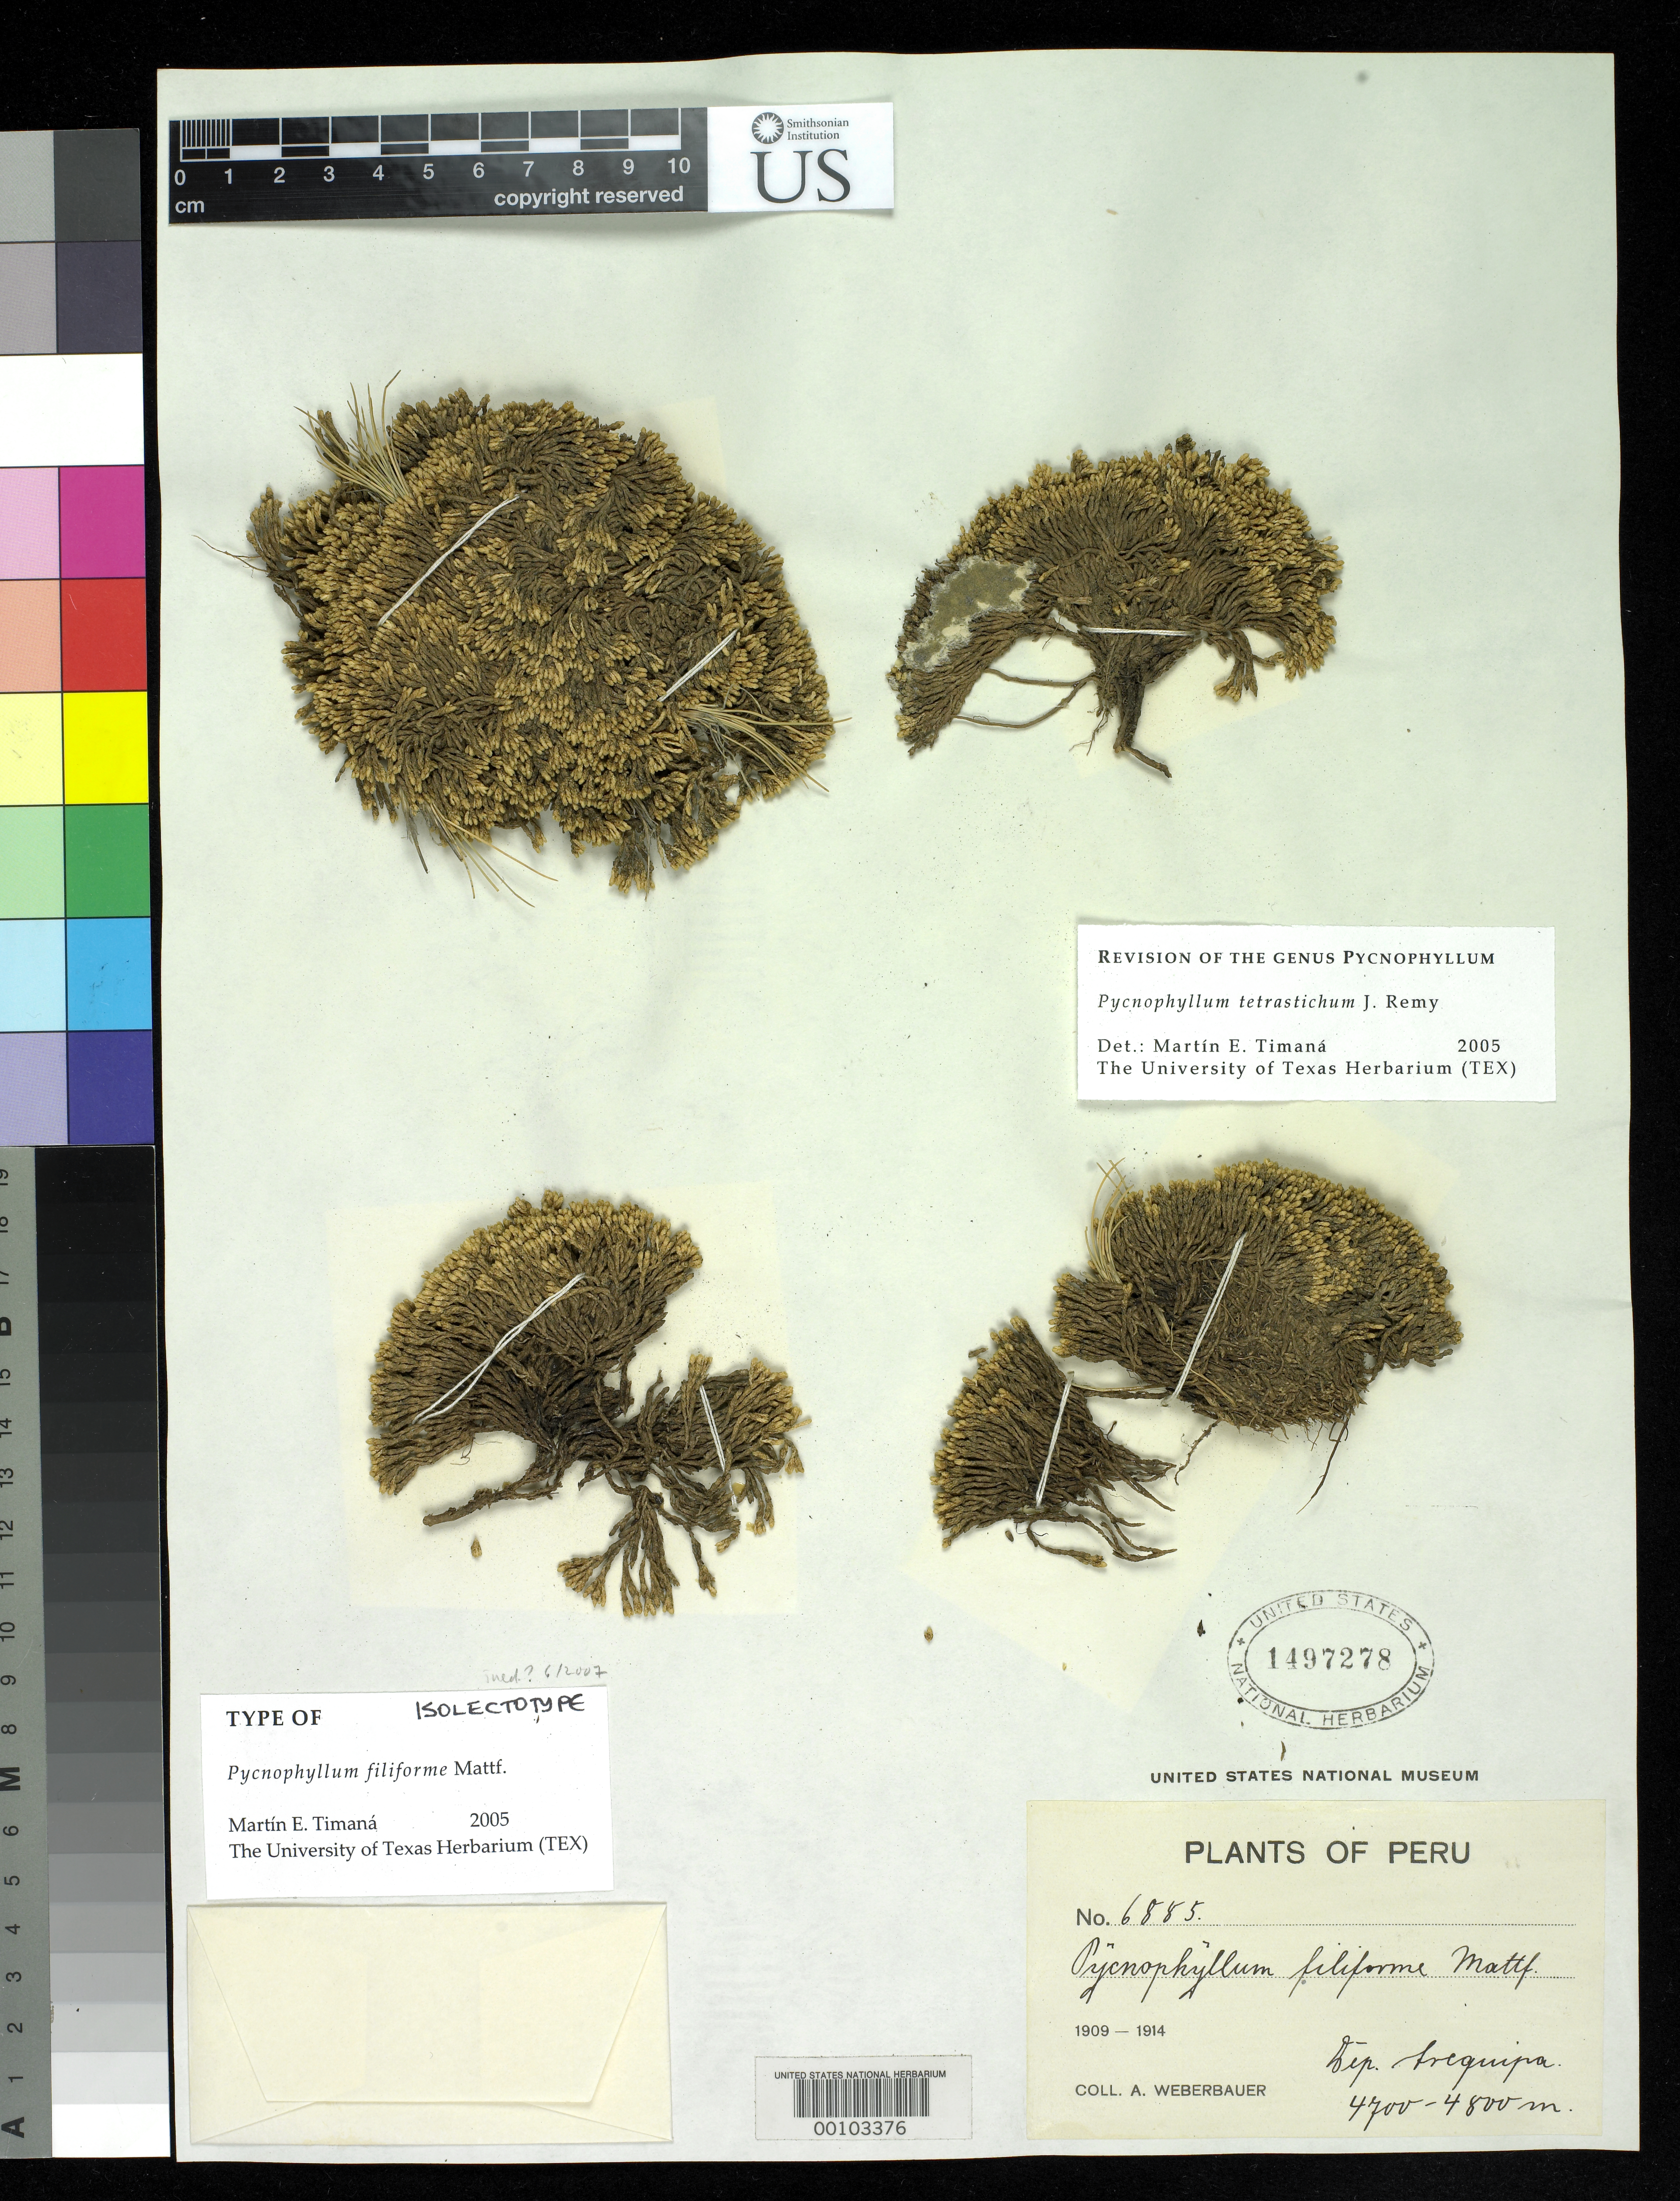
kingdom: Plantae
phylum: Tracheophyta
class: Magnoliopsida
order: Caryophyllales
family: Caryophyllaceae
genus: Pycnophyllum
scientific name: Pycnophyllum filiforme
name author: Mattf.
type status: Isotype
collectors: A. Weberbauer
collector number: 6885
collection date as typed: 1909 to -- --- 1914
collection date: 1909/1914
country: Peru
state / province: Arequipa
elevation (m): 4700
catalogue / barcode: US 1497278